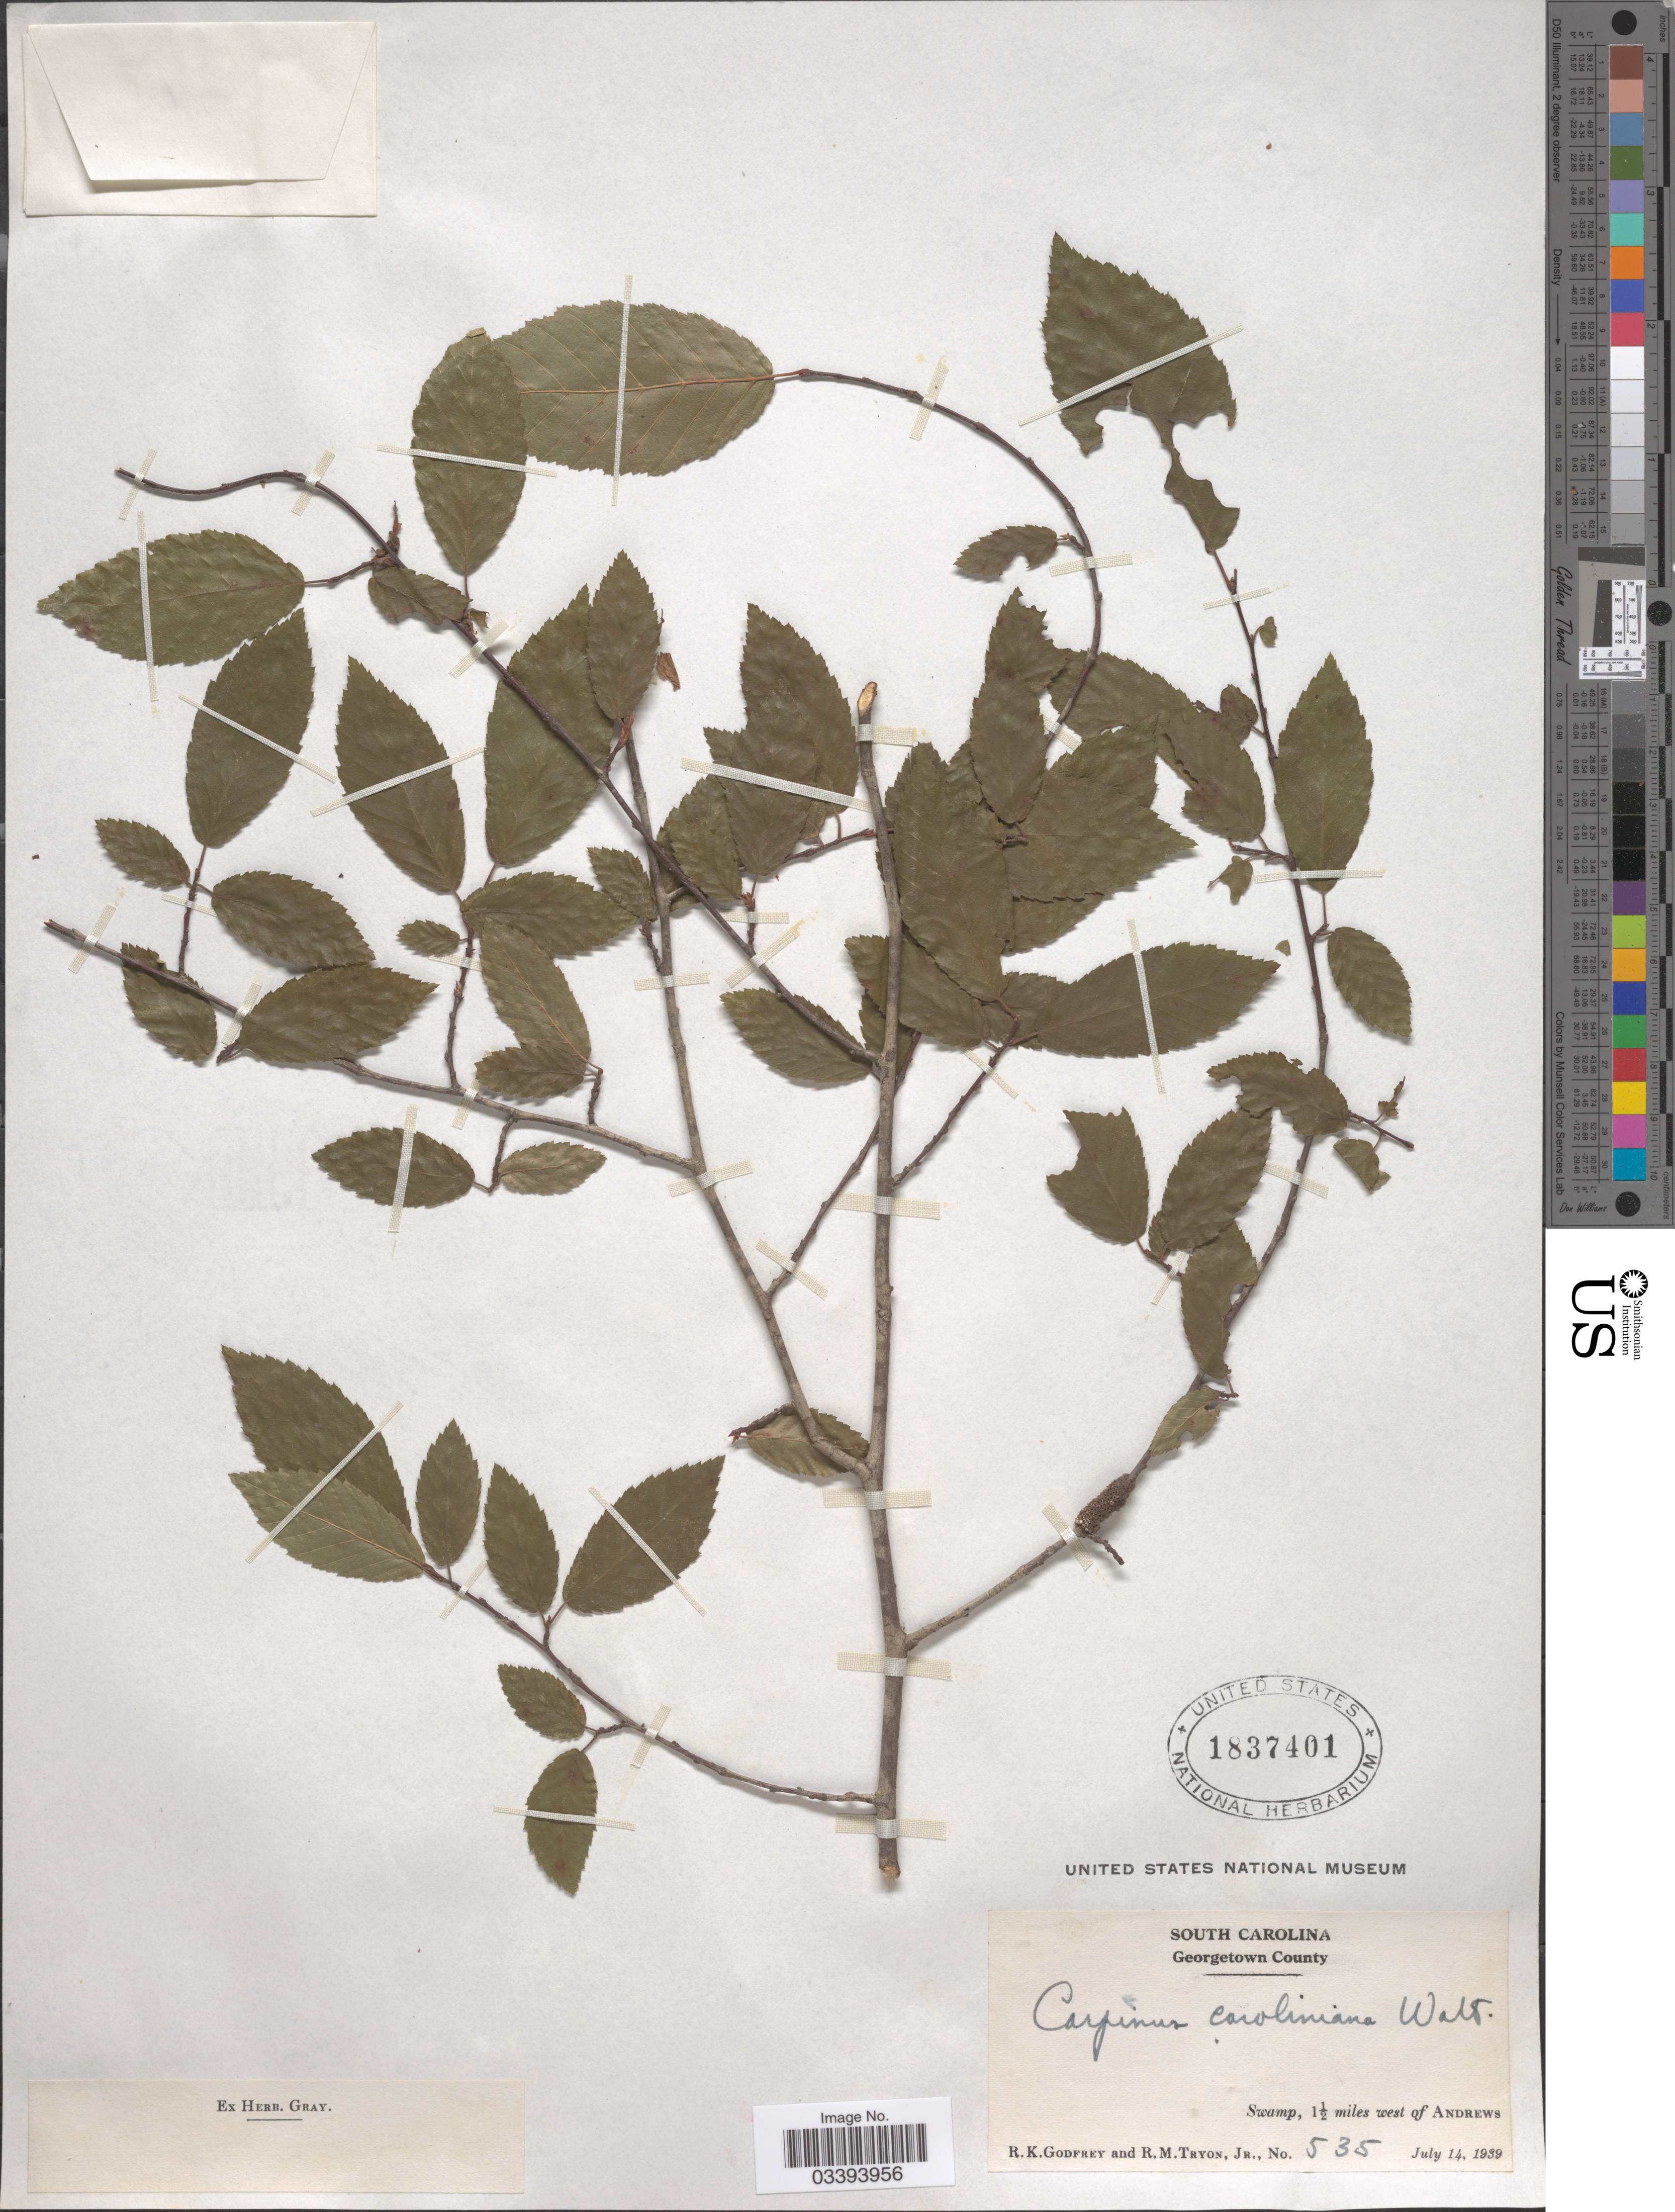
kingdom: Plantae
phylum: Tracheophyta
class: Magnoliopsida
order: Fagales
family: Betulaceae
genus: Carpinus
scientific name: Carpinus caroliniana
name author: Walter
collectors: R. K. Godfrey & R. Tryon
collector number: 535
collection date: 1939-07-14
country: United States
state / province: South Carolina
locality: Georgetown County. Swamp, 1½ miles west of Andrews.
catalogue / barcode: US 1837401